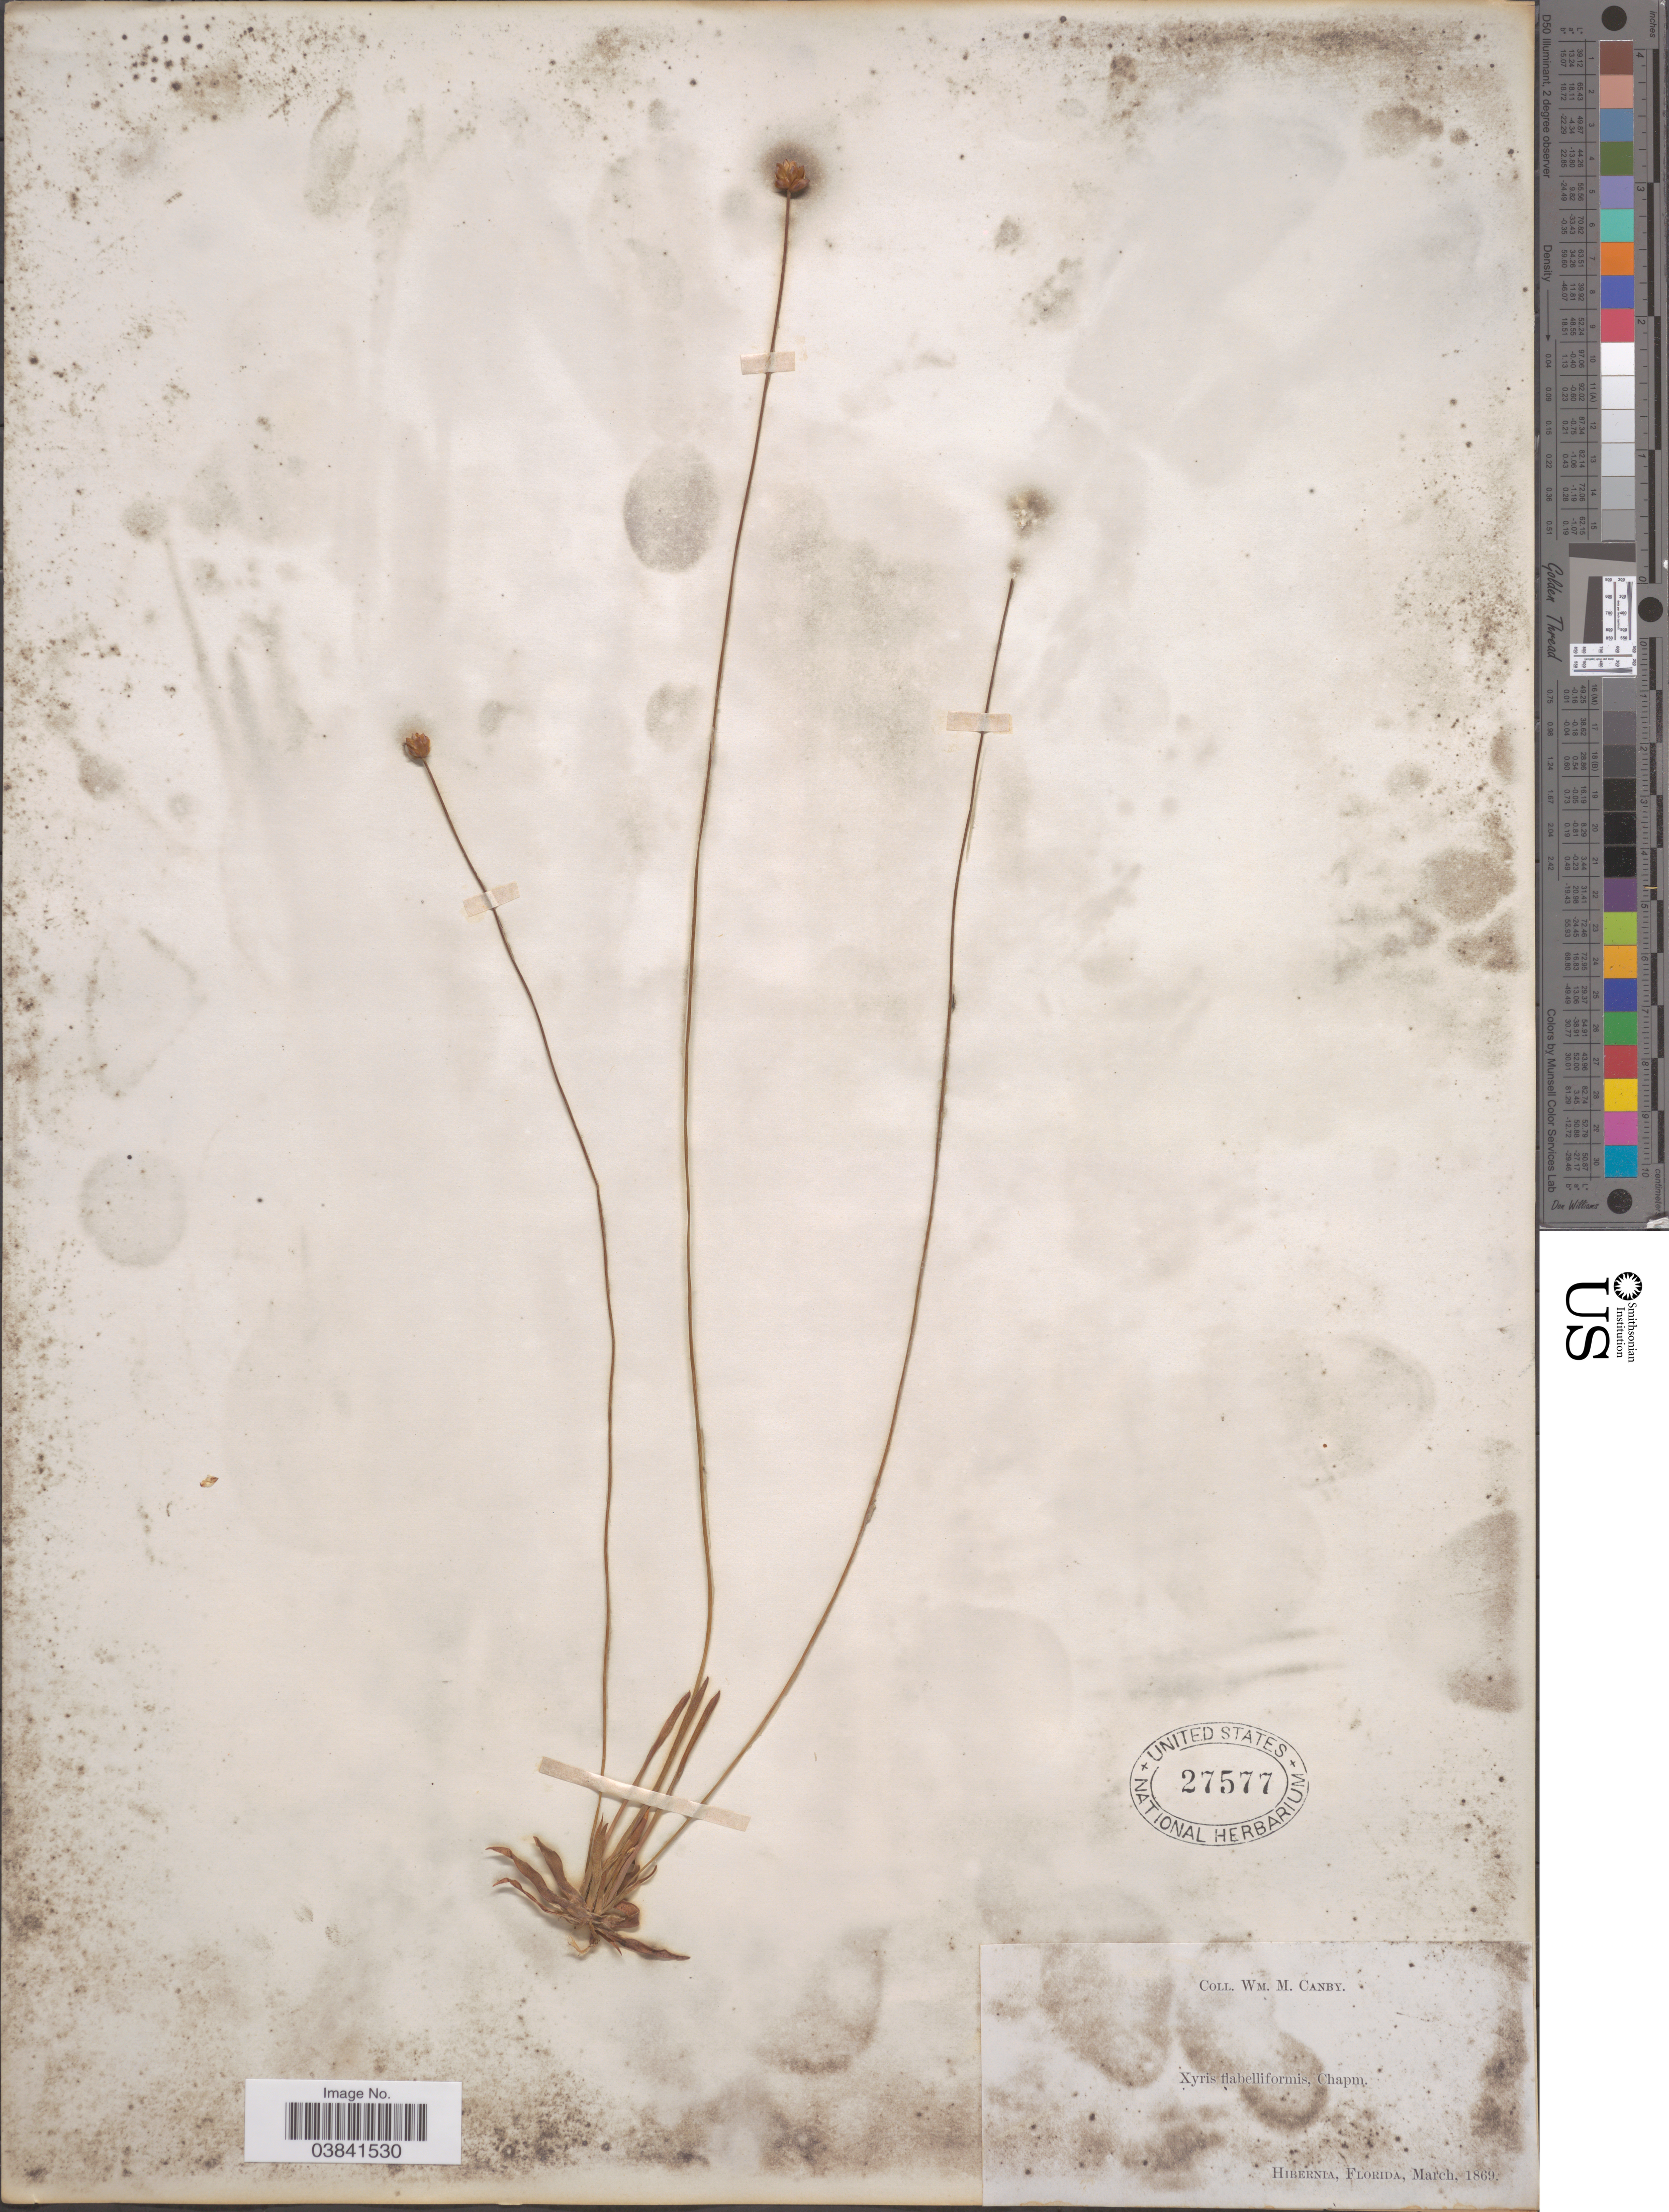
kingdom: Plantae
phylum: Tracheophyta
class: Liliopsida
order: Poales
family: Xyridaceae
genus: Xyris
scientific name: Xyris flabelliformis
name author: Chapm.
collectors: W. M. Canby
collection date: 1869-03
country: United States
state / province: Florida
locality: Hibernia.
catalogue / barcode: US 27577